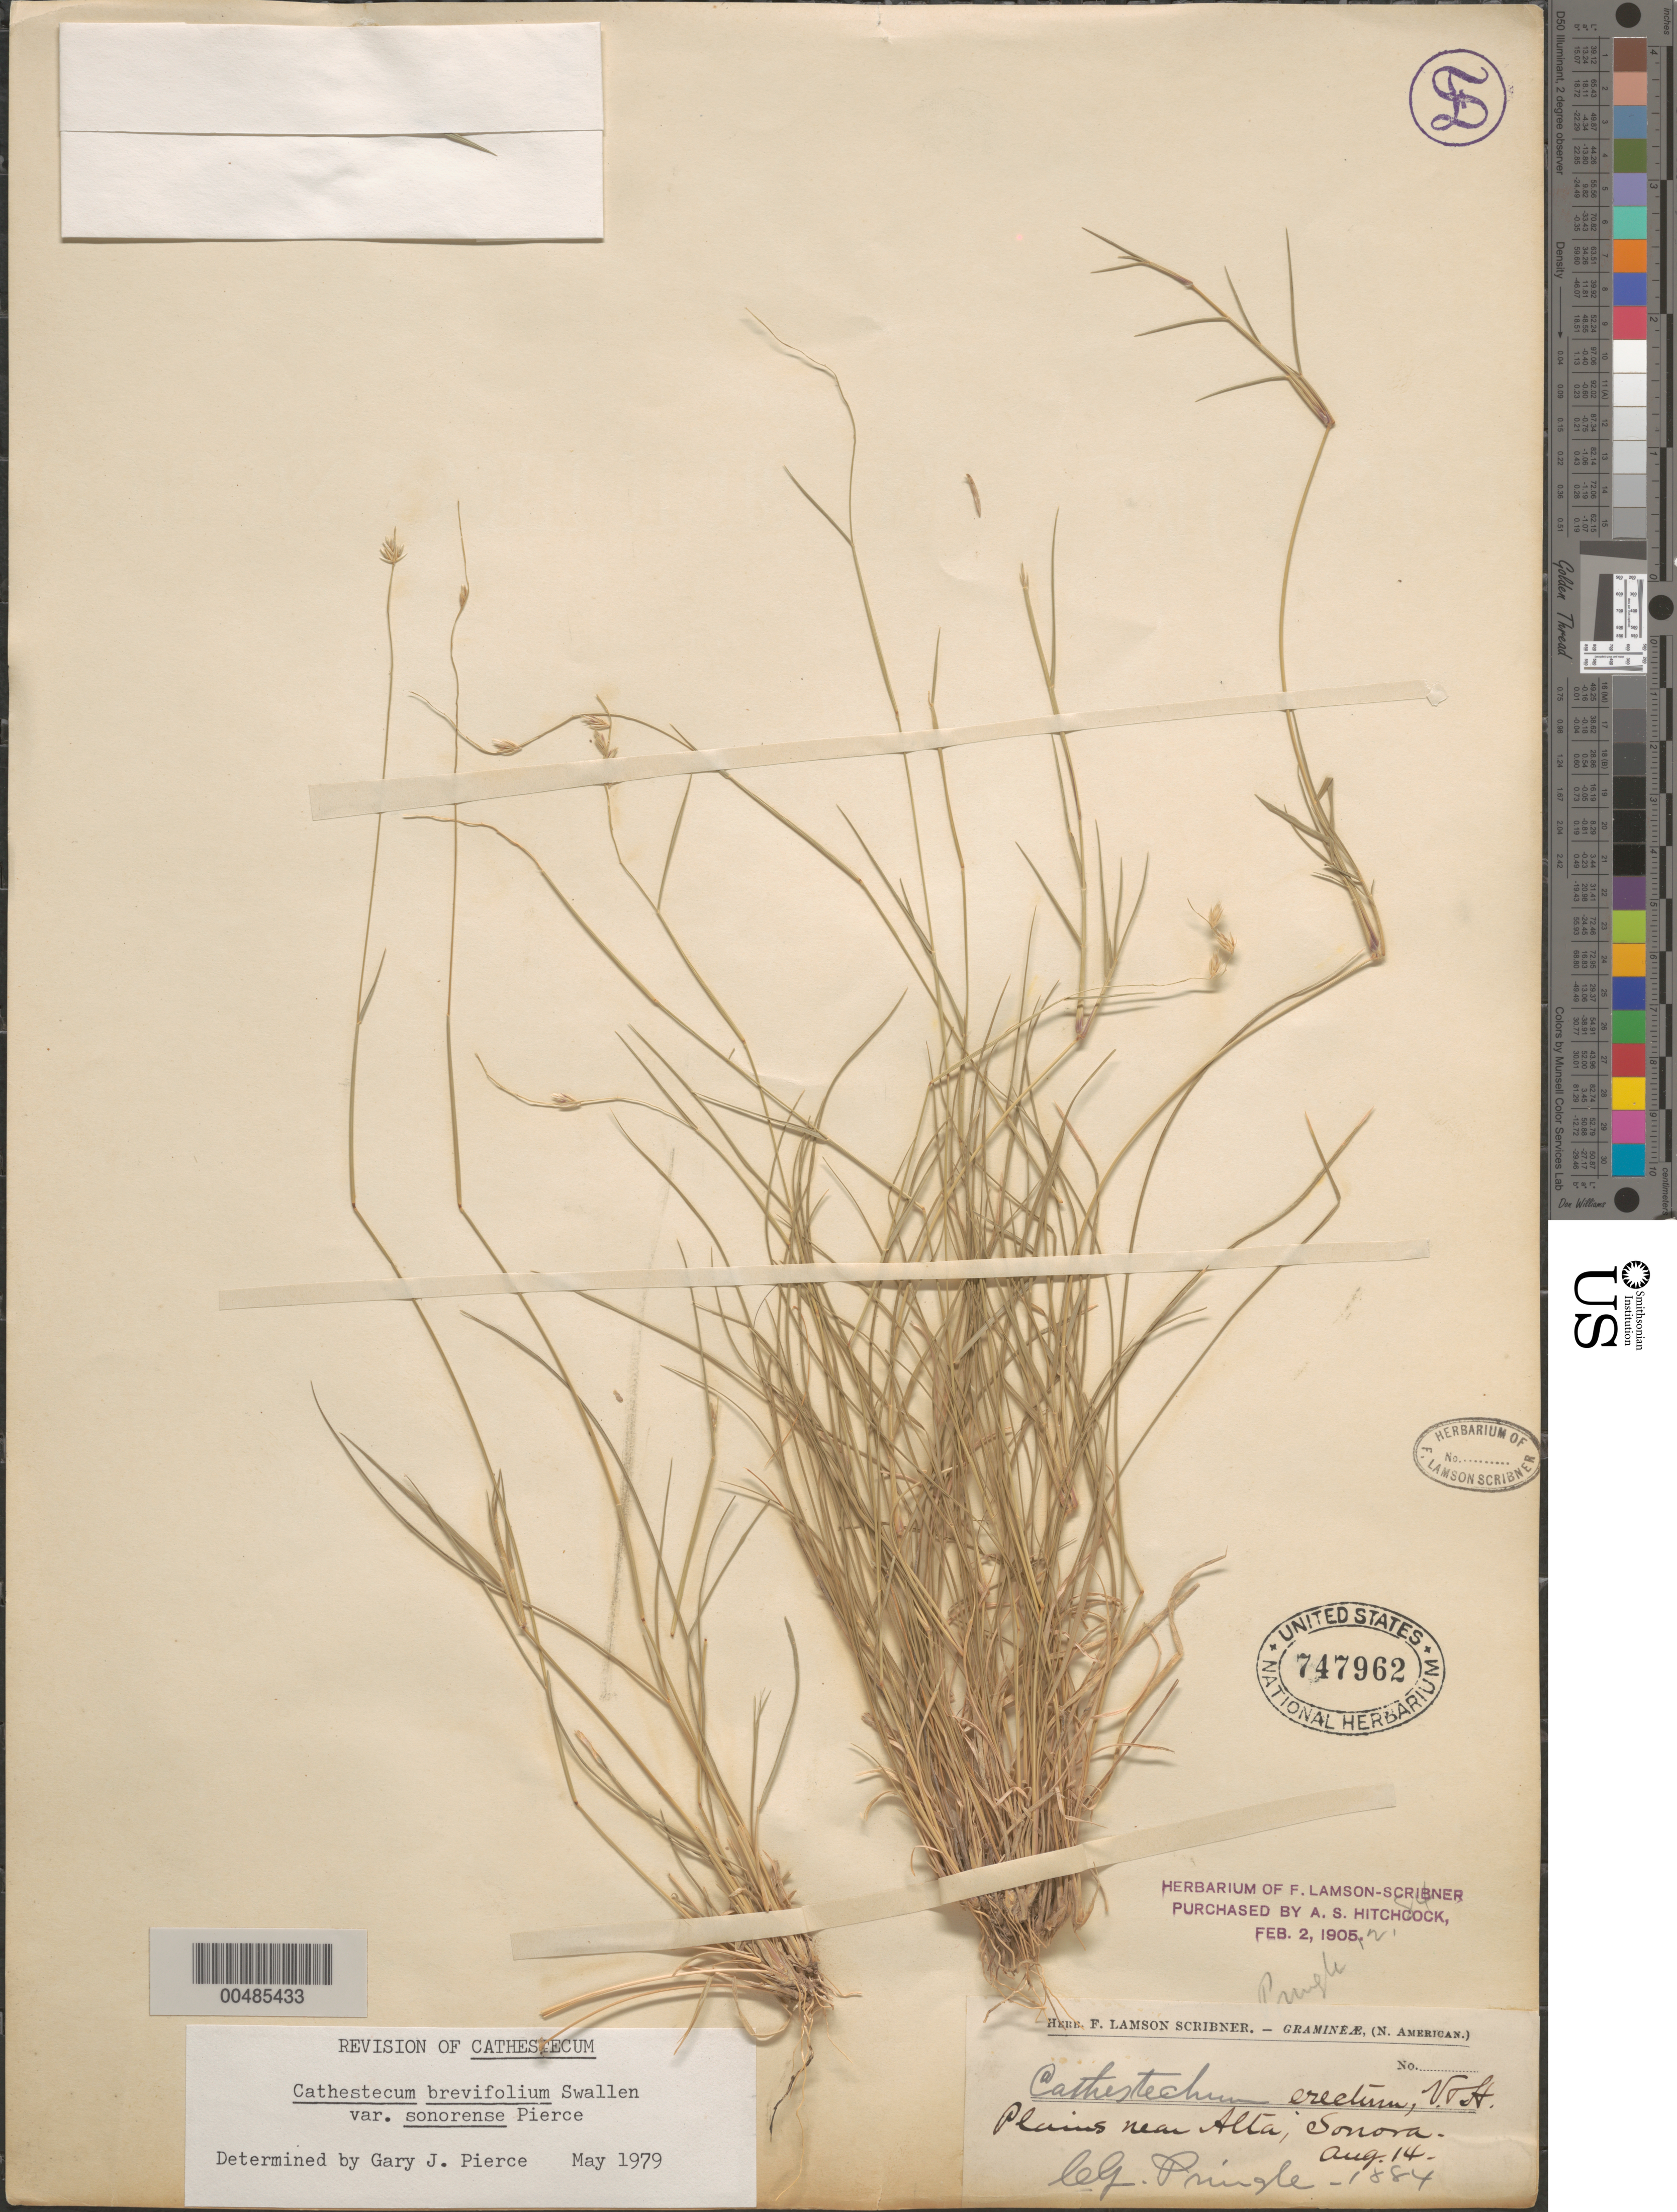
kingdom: Plantae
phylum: Tracheophyta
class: Liliopsida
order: Poales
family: Poaceae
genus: Cathestecum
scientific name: Cathestecum brevifolium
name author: Swallen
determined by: Pierce, G. J.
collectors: C. G. Pringle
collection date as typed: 14 Aug 1884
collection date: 1884-08-14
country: Mexico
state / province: Sonora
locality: Plains near Altar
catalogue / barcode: US 747962